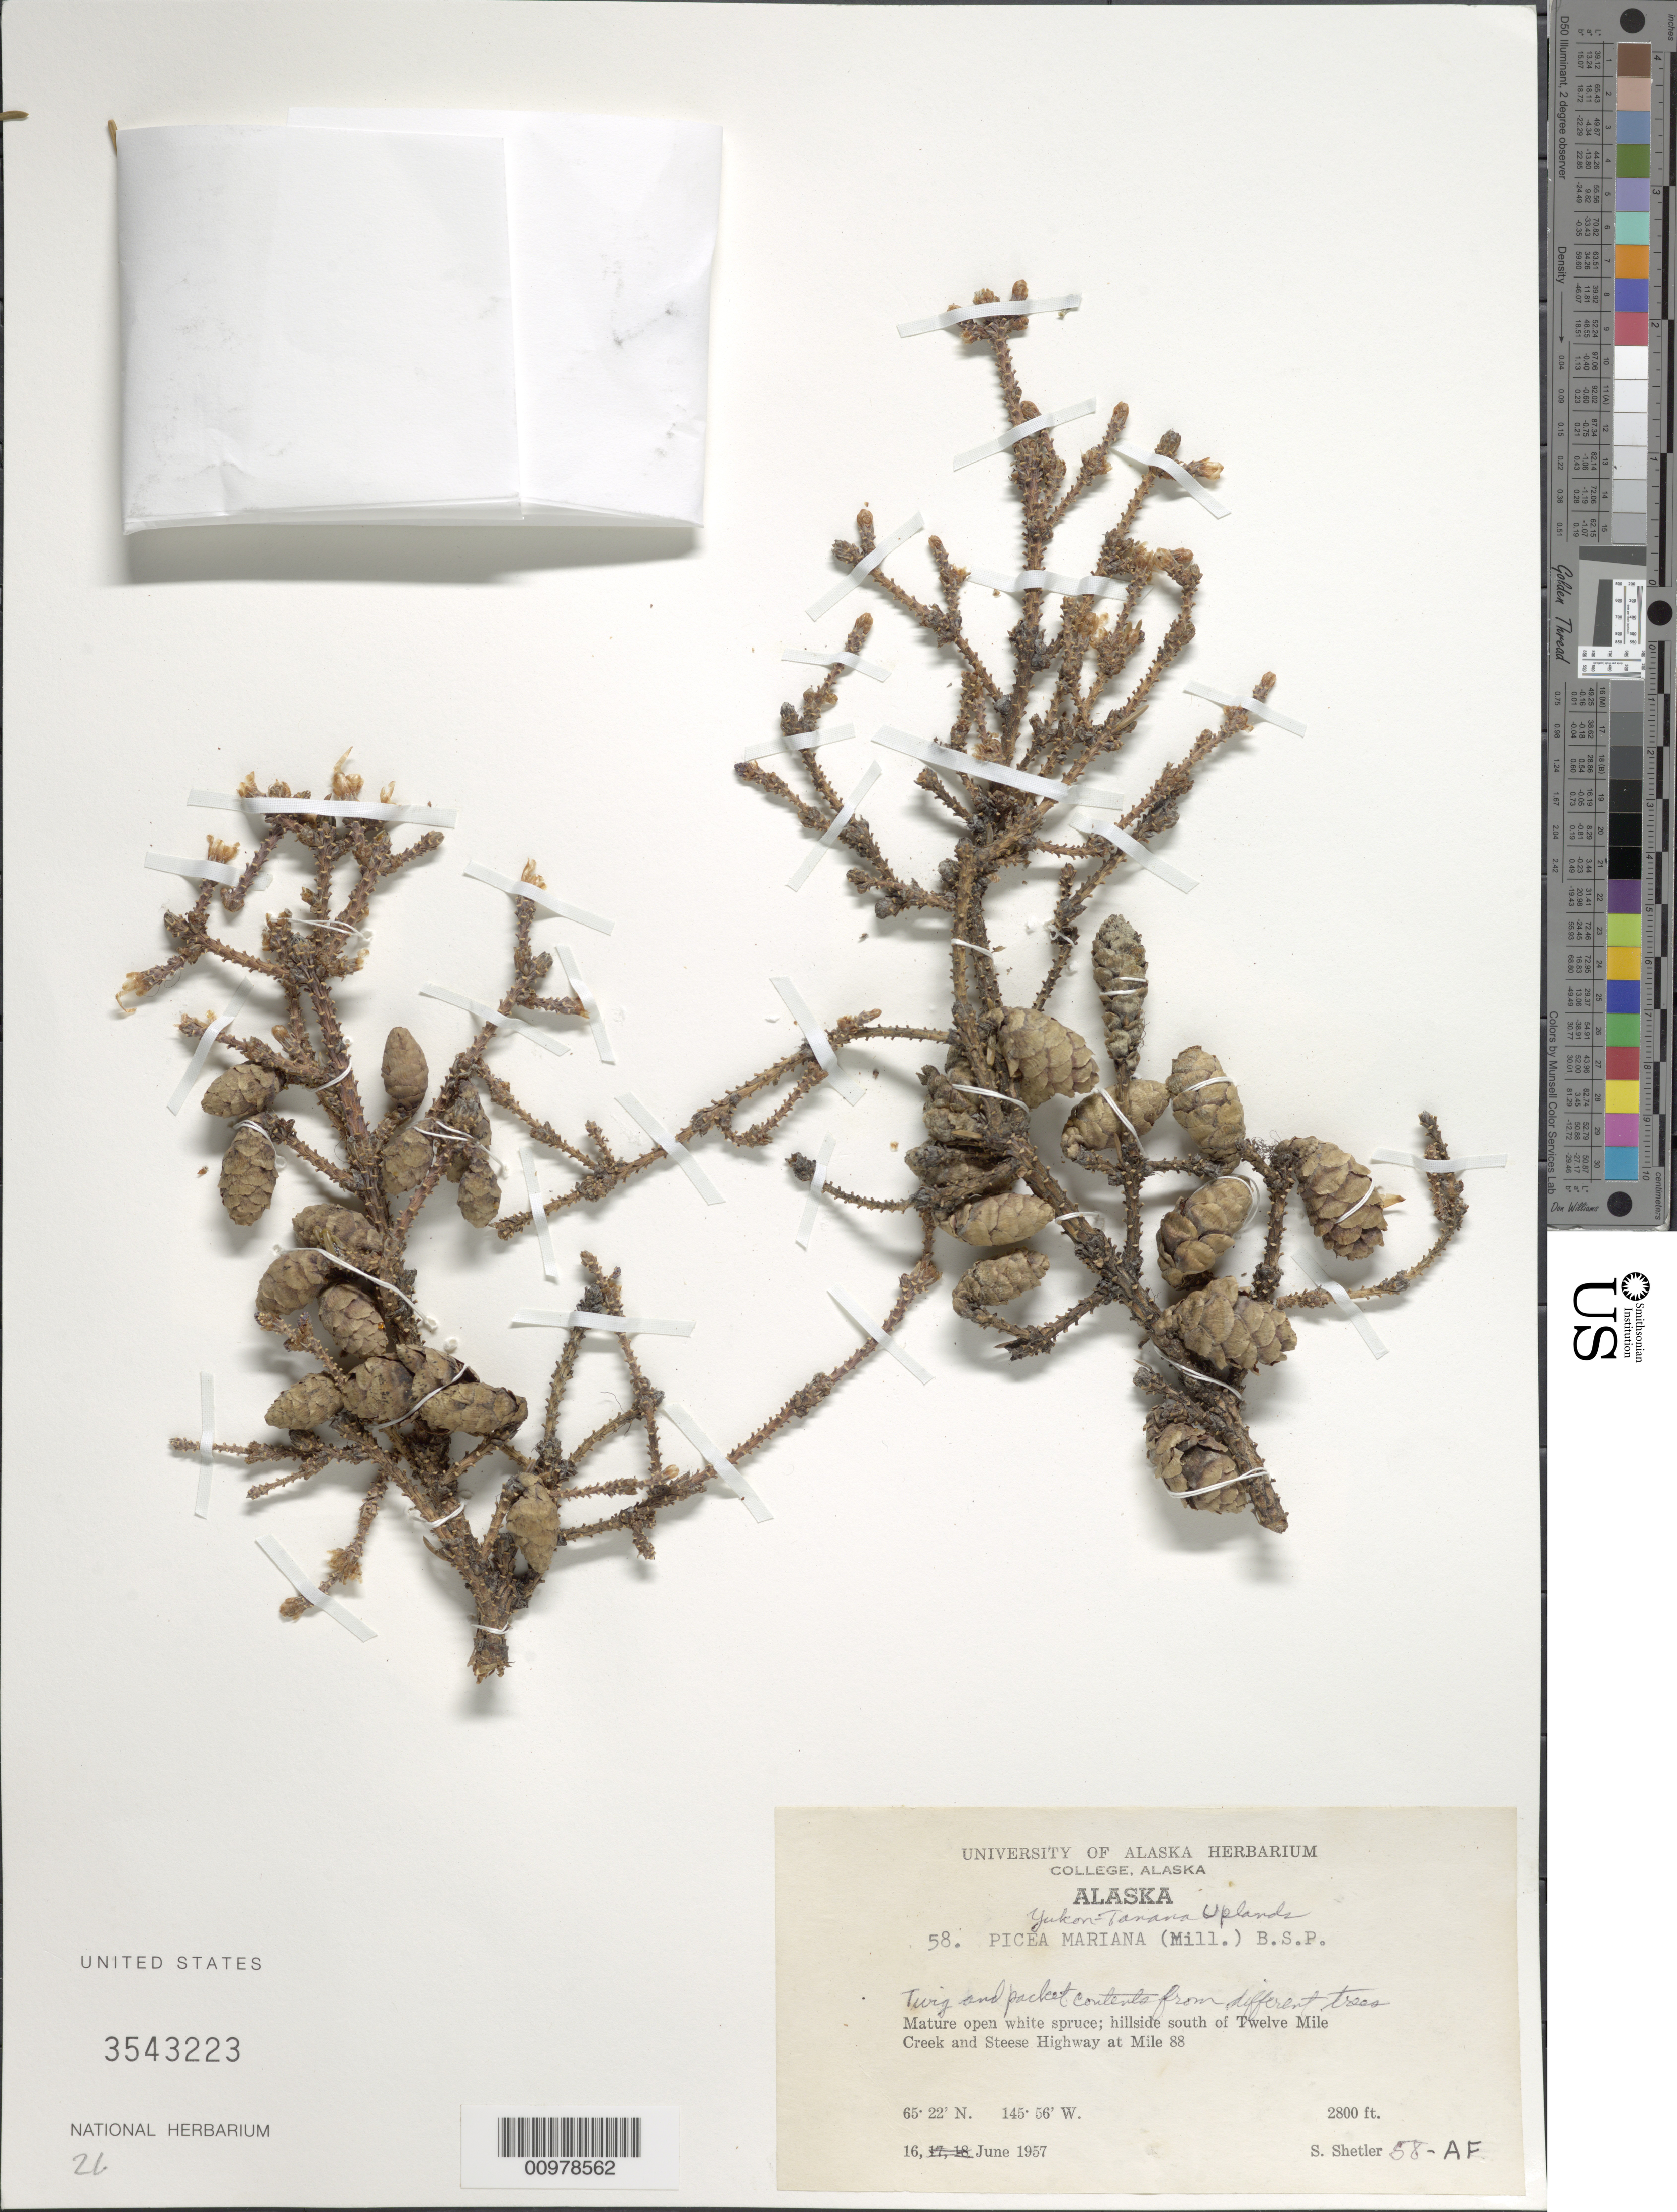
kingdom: Plantae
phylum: Tracheophyta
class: Pinopsida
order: Pinales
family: Pinaceae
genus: Picea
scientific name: Picea mariana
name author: (Mill.) Britton, Stearns & Poggenb.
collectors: S. Shetler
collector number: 58-AF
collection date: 1957-06-16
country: United States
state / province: Alaska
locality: Yukon-Tanana Uplands, south of Twelve Mile Creek and Steese Highway at Mile 88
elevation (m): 853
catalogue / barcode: US 3543223